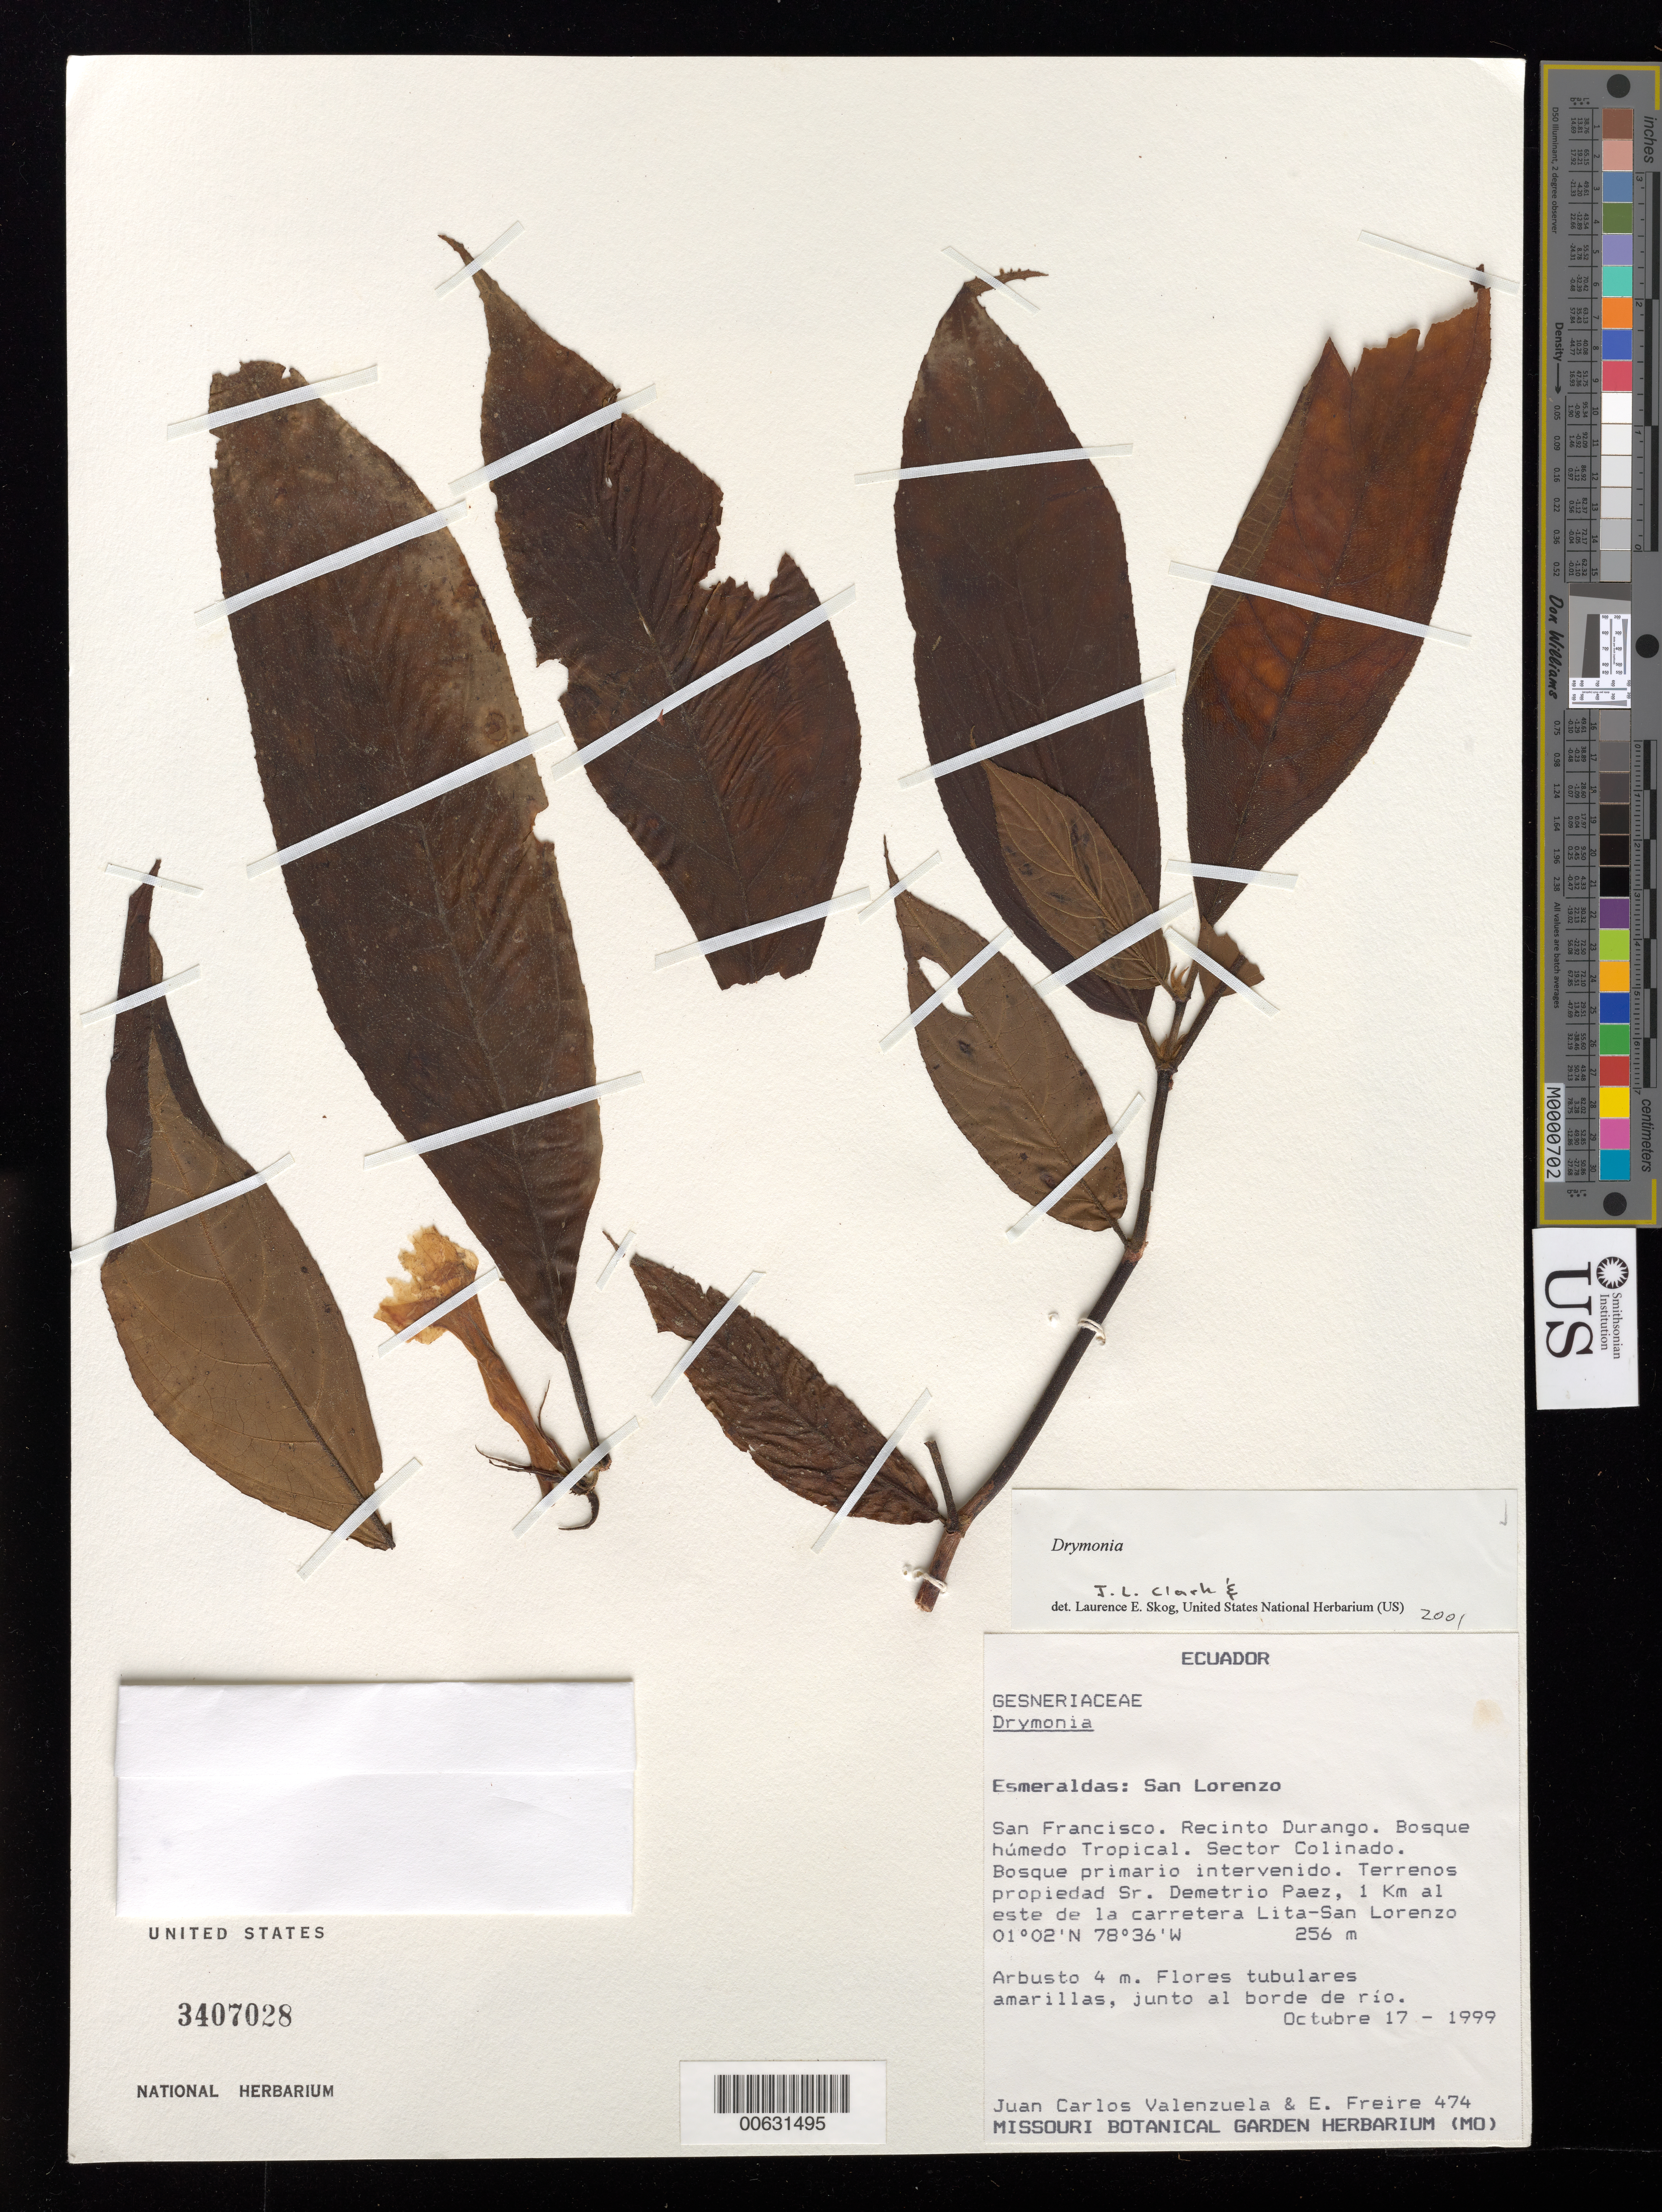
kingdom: Plantae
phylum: Tracheophyta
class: Magnoliopsida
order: Lamiales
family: Gesneriaceae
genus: Drymonia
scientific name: Drymonia longiflora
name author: J.L. Clark & Clavijo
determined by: Skog, Laurence E.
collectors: J. Valenzuela & E. Freire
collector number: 474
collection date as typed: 17 Oct 1999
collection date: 1999-10-17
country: Ecuador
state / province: Esmeraldas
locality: San Lorenzo; San Francisco, Recinto Durango, terrenos de propiedad Sr. Demetrio Paez, 1 km al este de la carretera Lita San Lorenzo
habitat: Bosque húmedo tropical, sector colinado, bosque primario intervenido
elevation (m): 256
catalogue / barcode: US 3407028